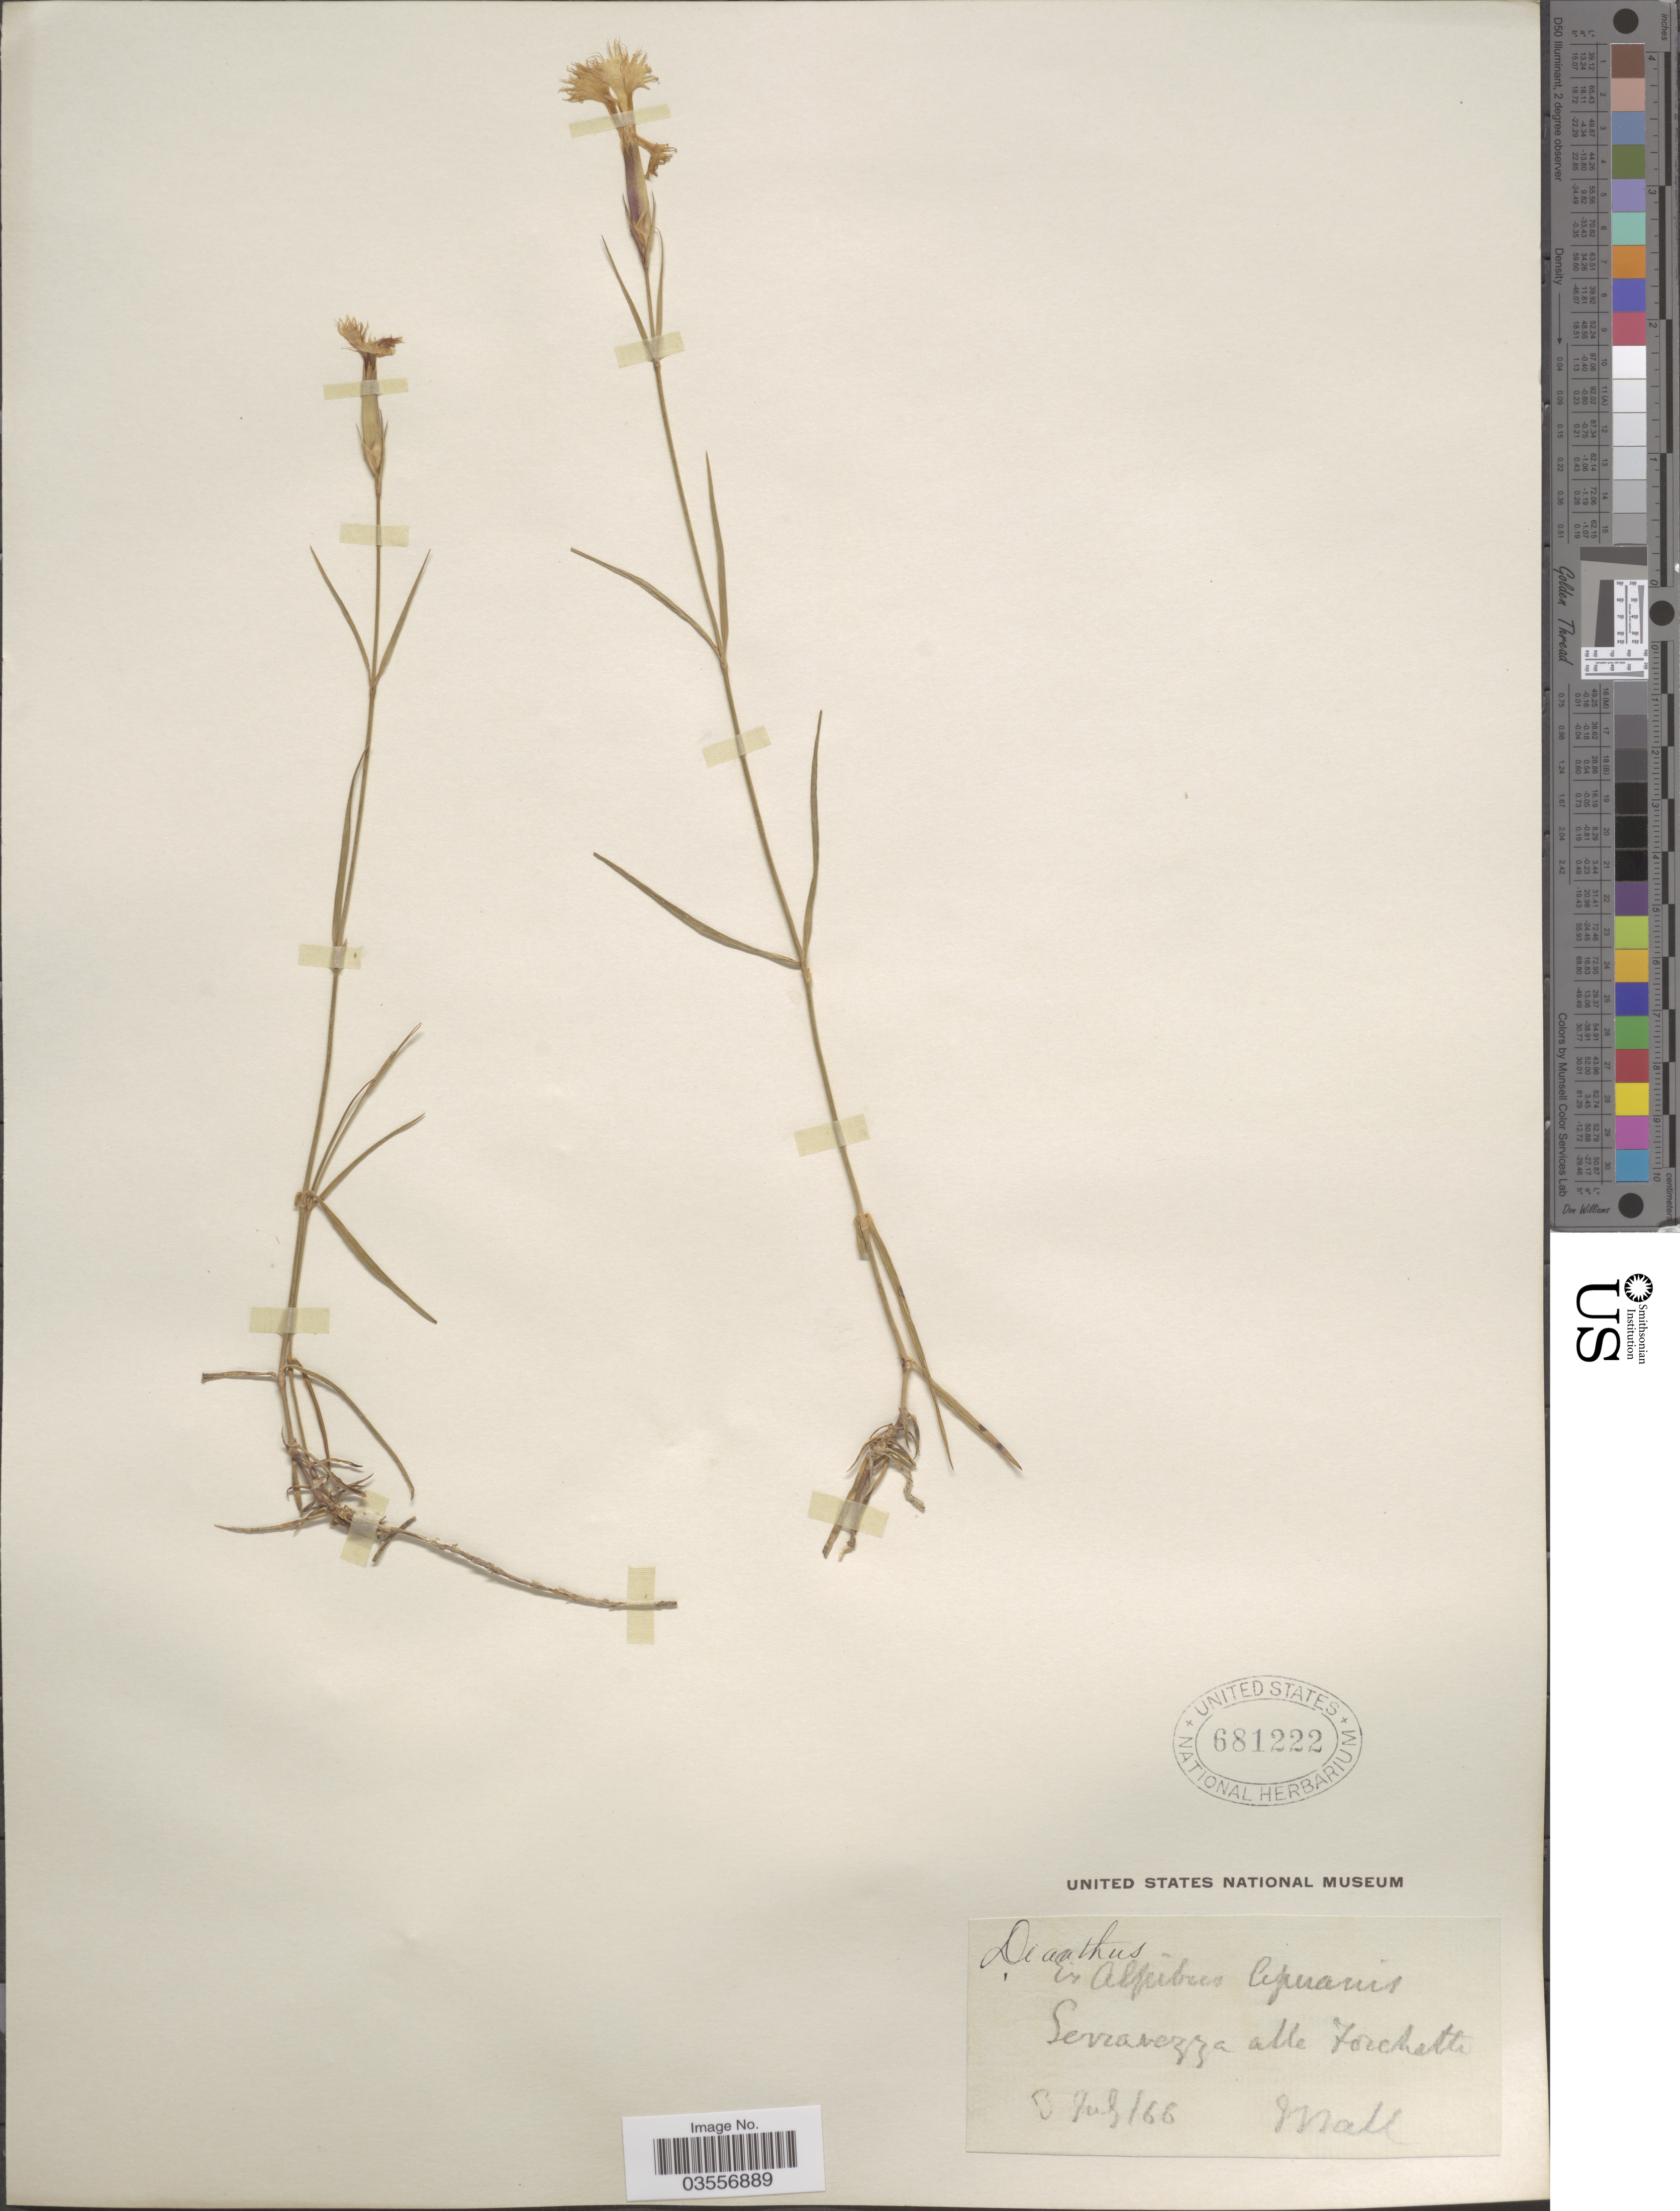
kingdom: Plantae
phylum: Tracheophyta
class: Magnoliopsida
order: Caryophyllales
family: Caryophyllaceae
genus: Dianthus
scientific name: Dianthus sp.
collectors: J. Ball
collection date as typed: Transcribed d/m/y: 3/7/66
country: Italy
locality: Ex Alpibus Apuanis. Serravezza alle Forchette.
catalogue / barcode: US 681222